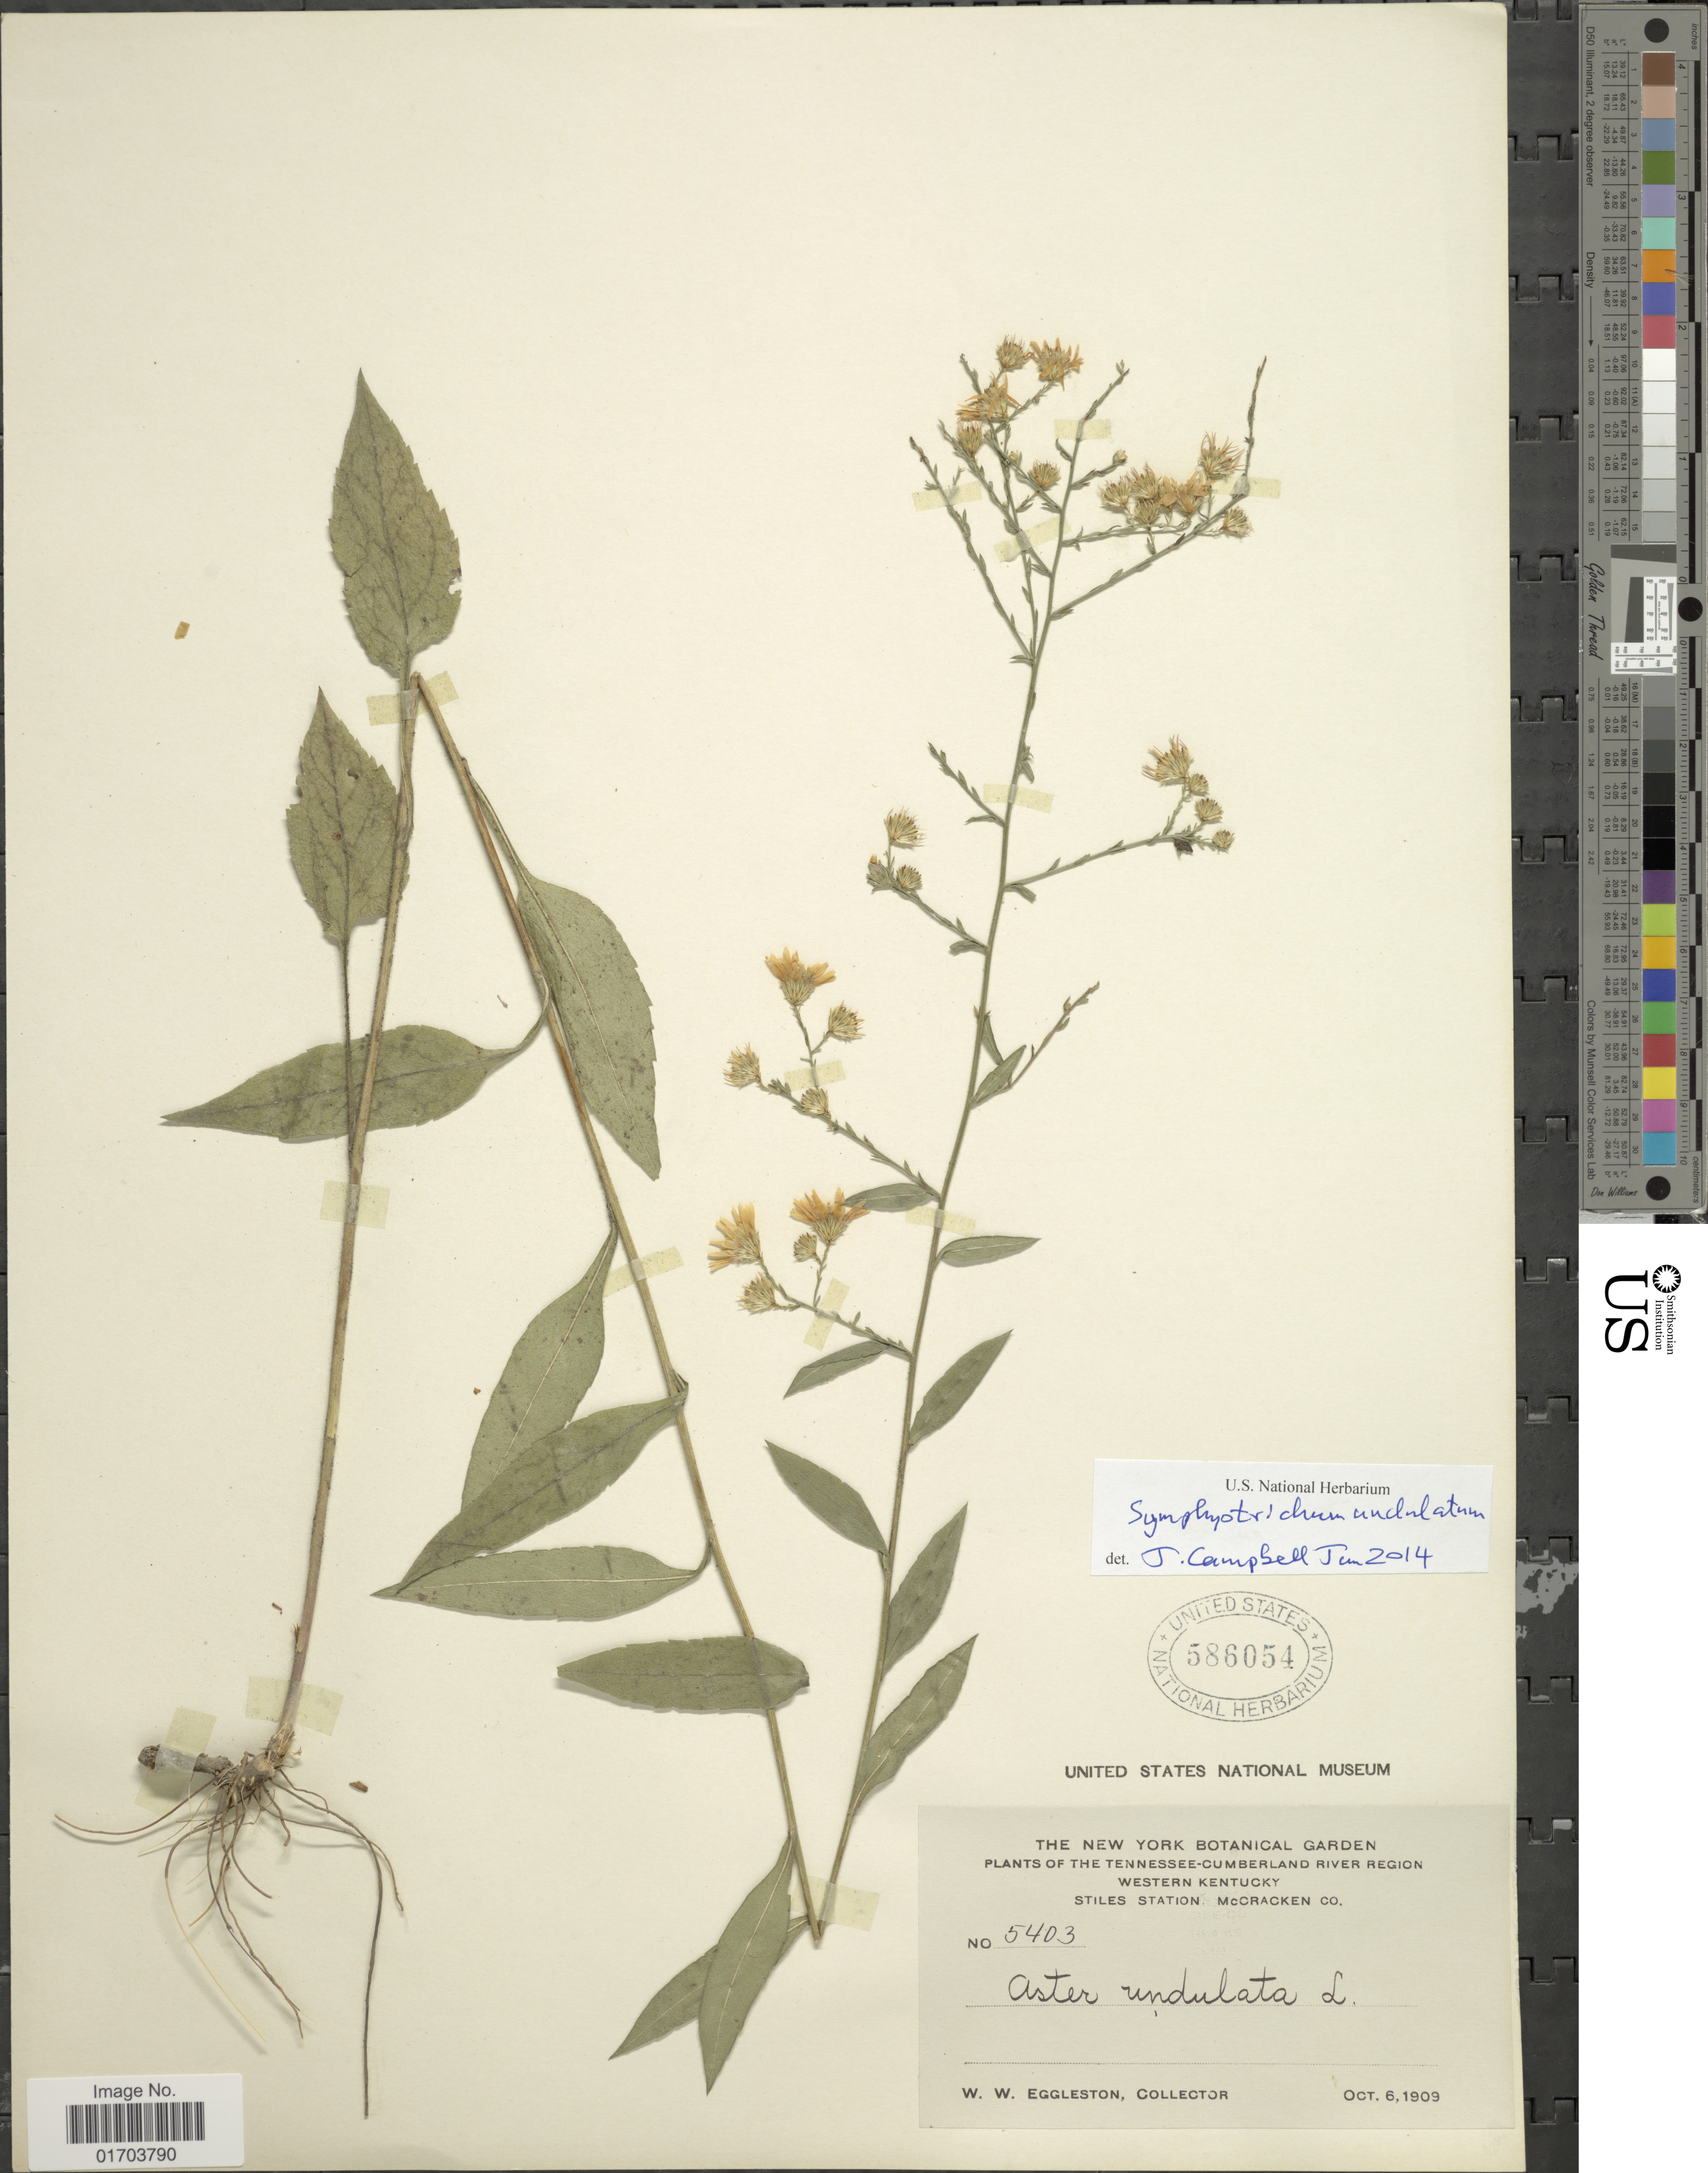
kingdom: Plantae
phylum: Tracheophyta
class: Magnoliopsida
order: Asterales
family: Asteraceae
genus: Symphyotrichum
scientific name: Symphyotrichum undulatum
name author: (L.) G.L. Nesom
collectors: W. W. Eggleston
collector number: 5403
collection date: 1909-10-06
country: United States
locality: The Tennessee-Cumberland River Region, Western Kentucky, Stiles Station, McCracken Co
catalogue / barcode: US 586054